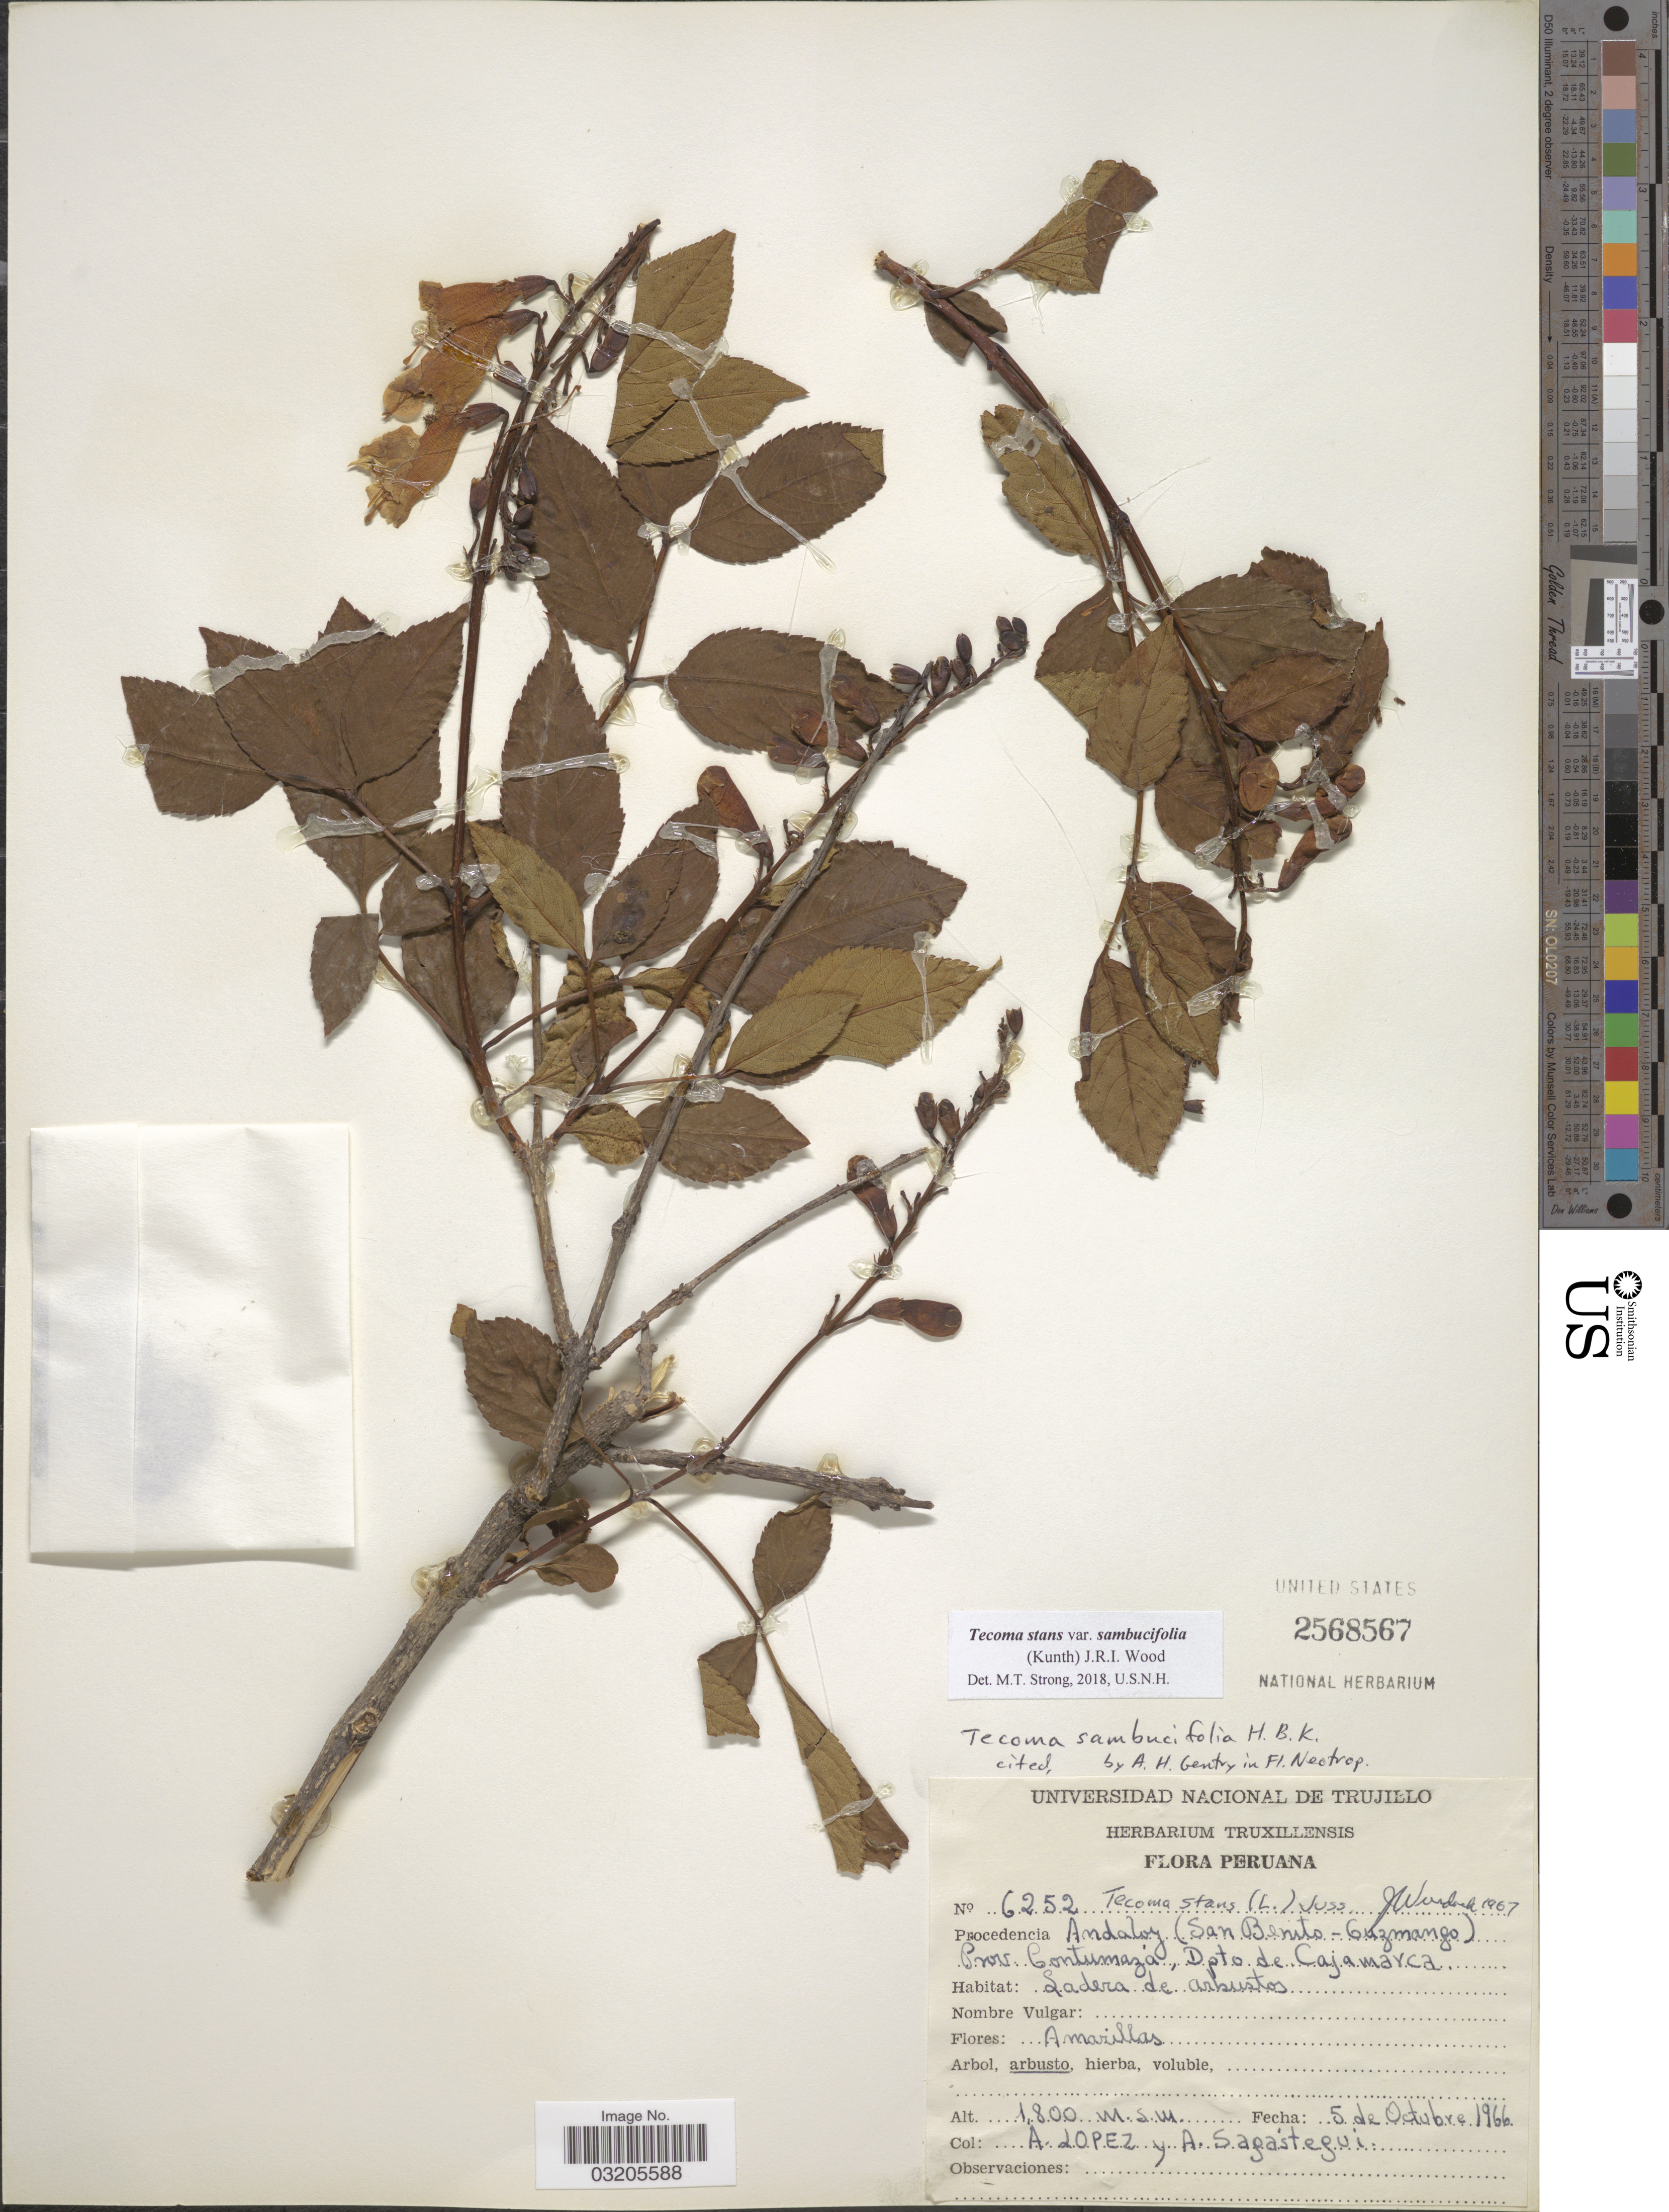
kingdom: Plantae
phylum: Tracheophyta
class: Magnoliopsida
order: Lamiales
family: Bignoniaceae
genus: Tecoma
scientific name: Tecoma stans var. sambucifolia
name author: (Kunth) J.R.I. Wood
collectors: A. Lopez & A. Sagastegui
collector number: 6252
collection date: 1966-10-05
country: Peru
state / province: Cajamarca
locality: Andaluz (San Benito-Cuzmango). Prov. Contumazá, Dpto. de Cajamarca.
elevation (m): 1800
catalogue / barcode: US 2568567